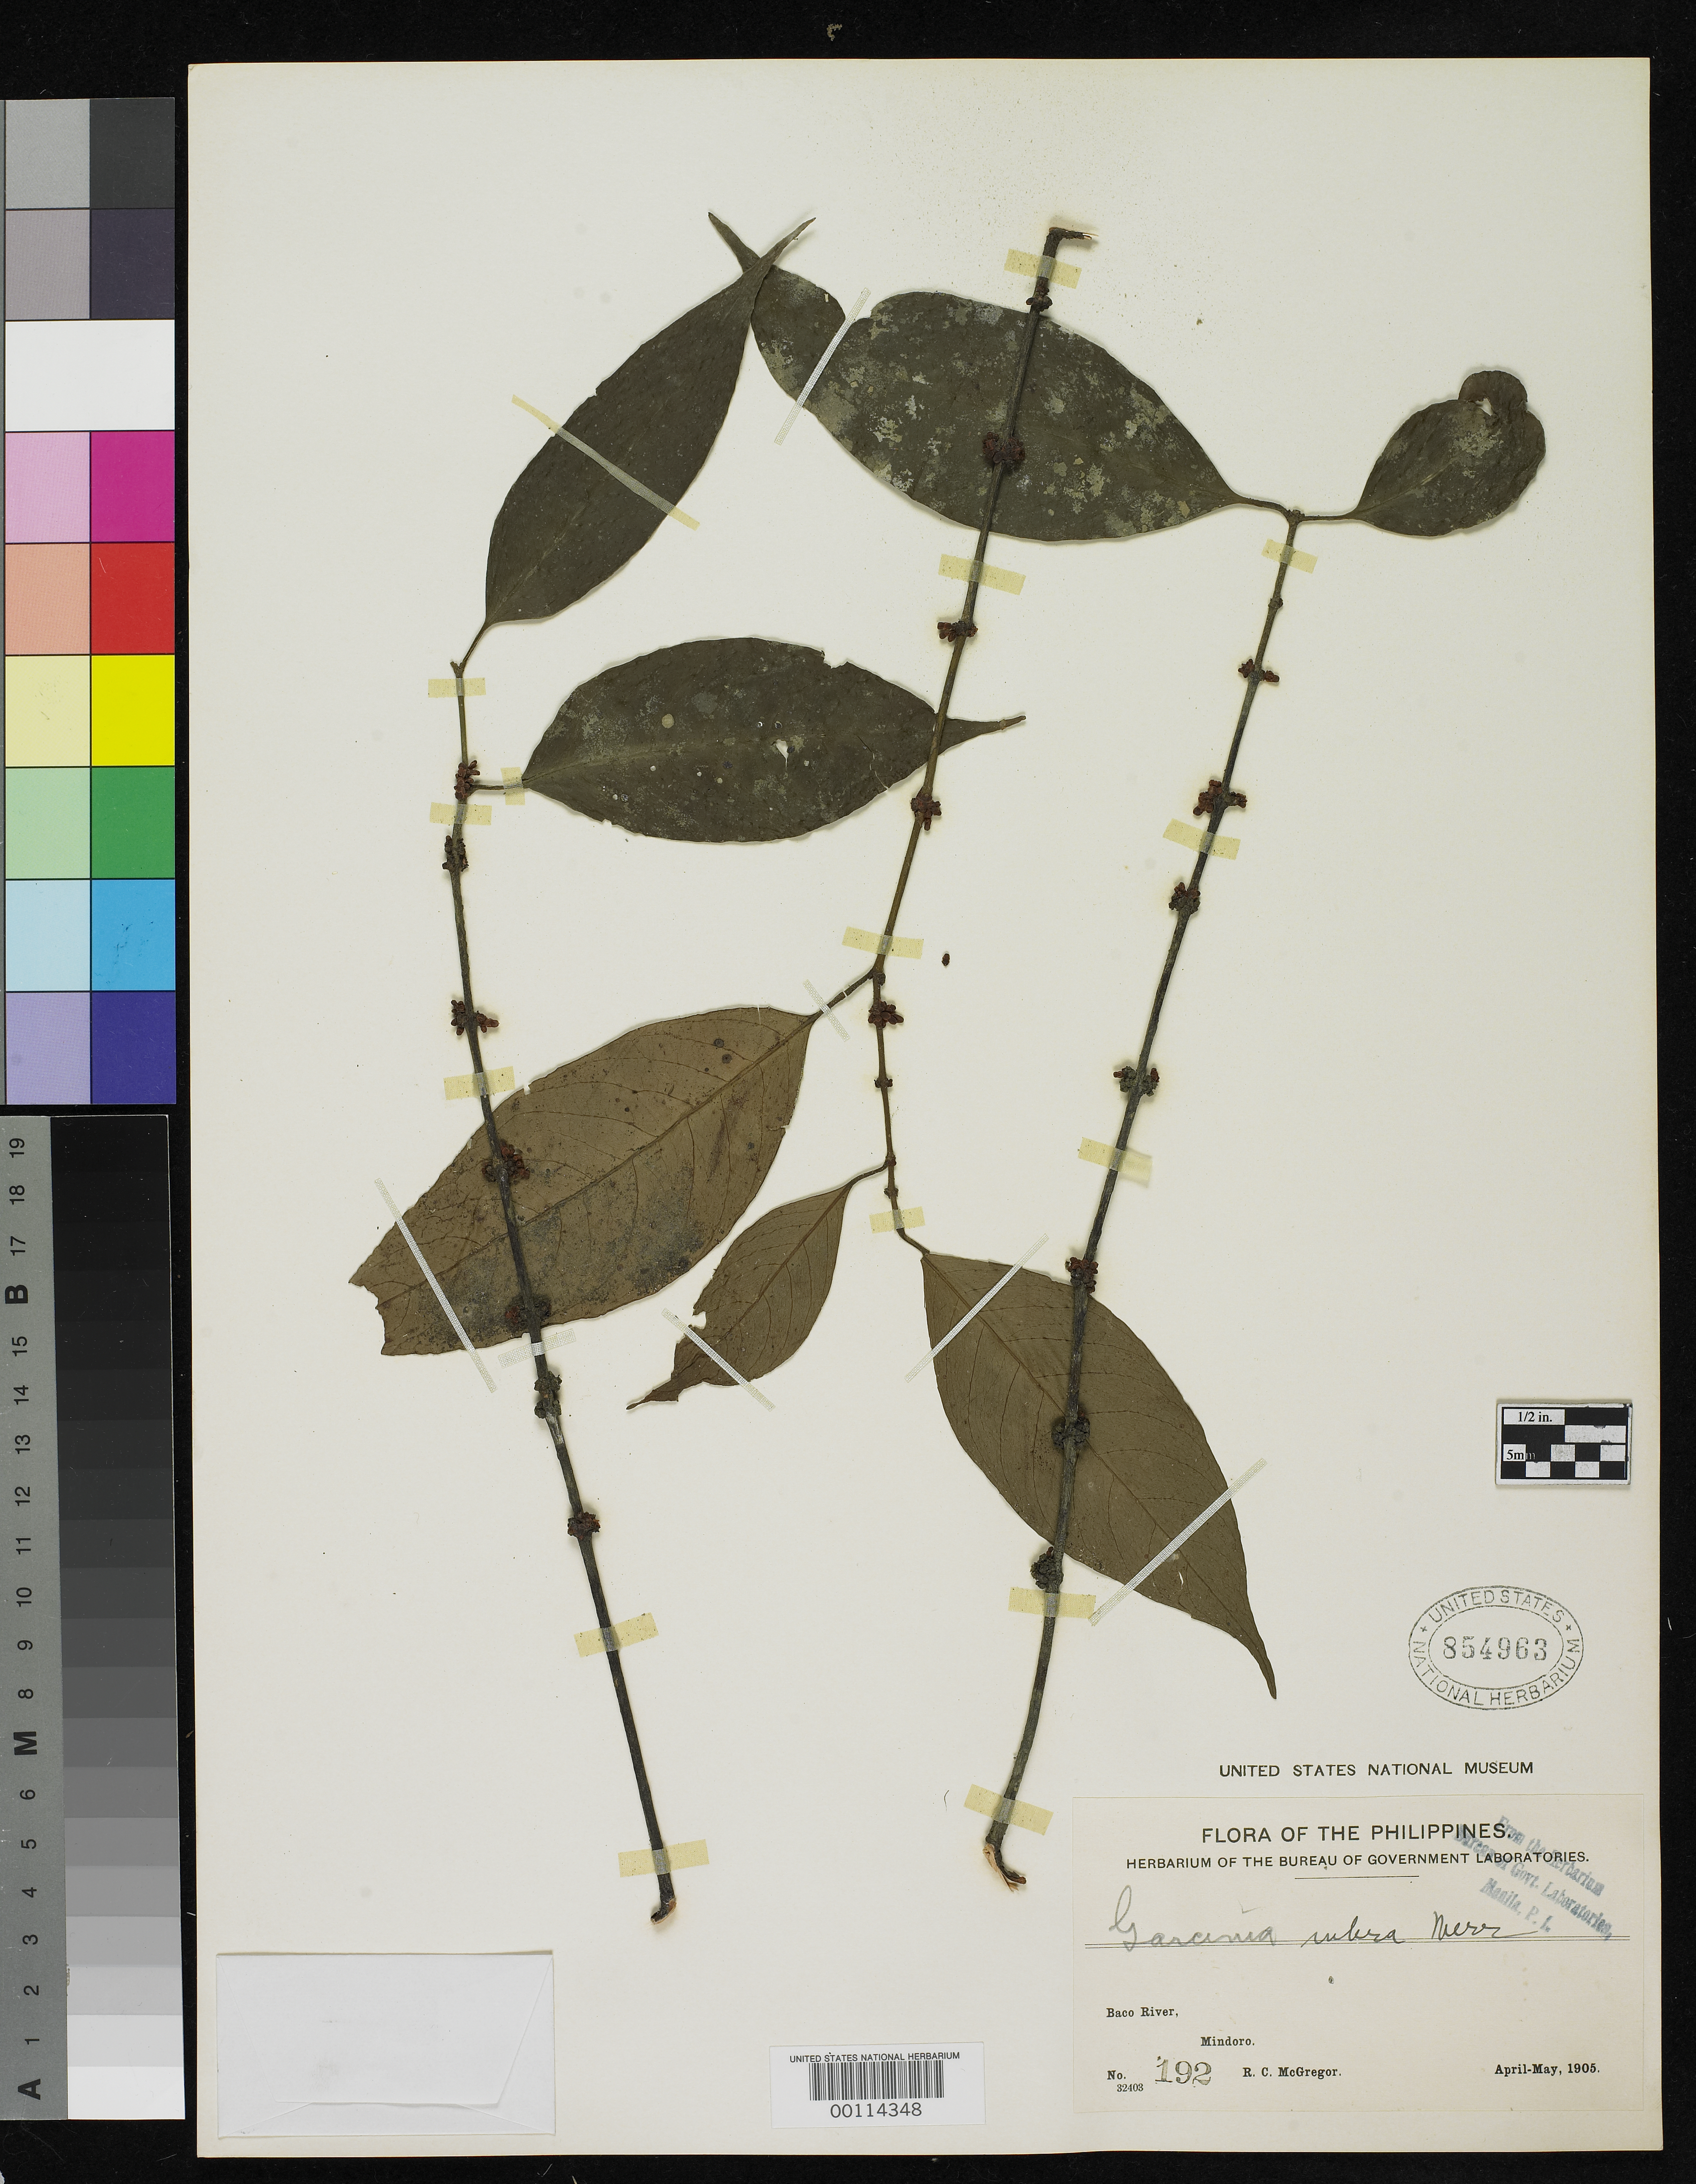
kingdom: Plantae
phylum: Tracheophyta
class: Magnoliopsida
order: Malpighiales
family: Clusiaceae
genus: Garcinia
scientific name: Garcinia rubra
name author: Merr.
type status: Isotype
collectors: R. C. McGregor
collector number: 192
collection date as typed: Apr 1905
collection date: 1905-04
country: Philippines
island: Mindoro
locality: Baco River.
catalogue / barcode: US 854963